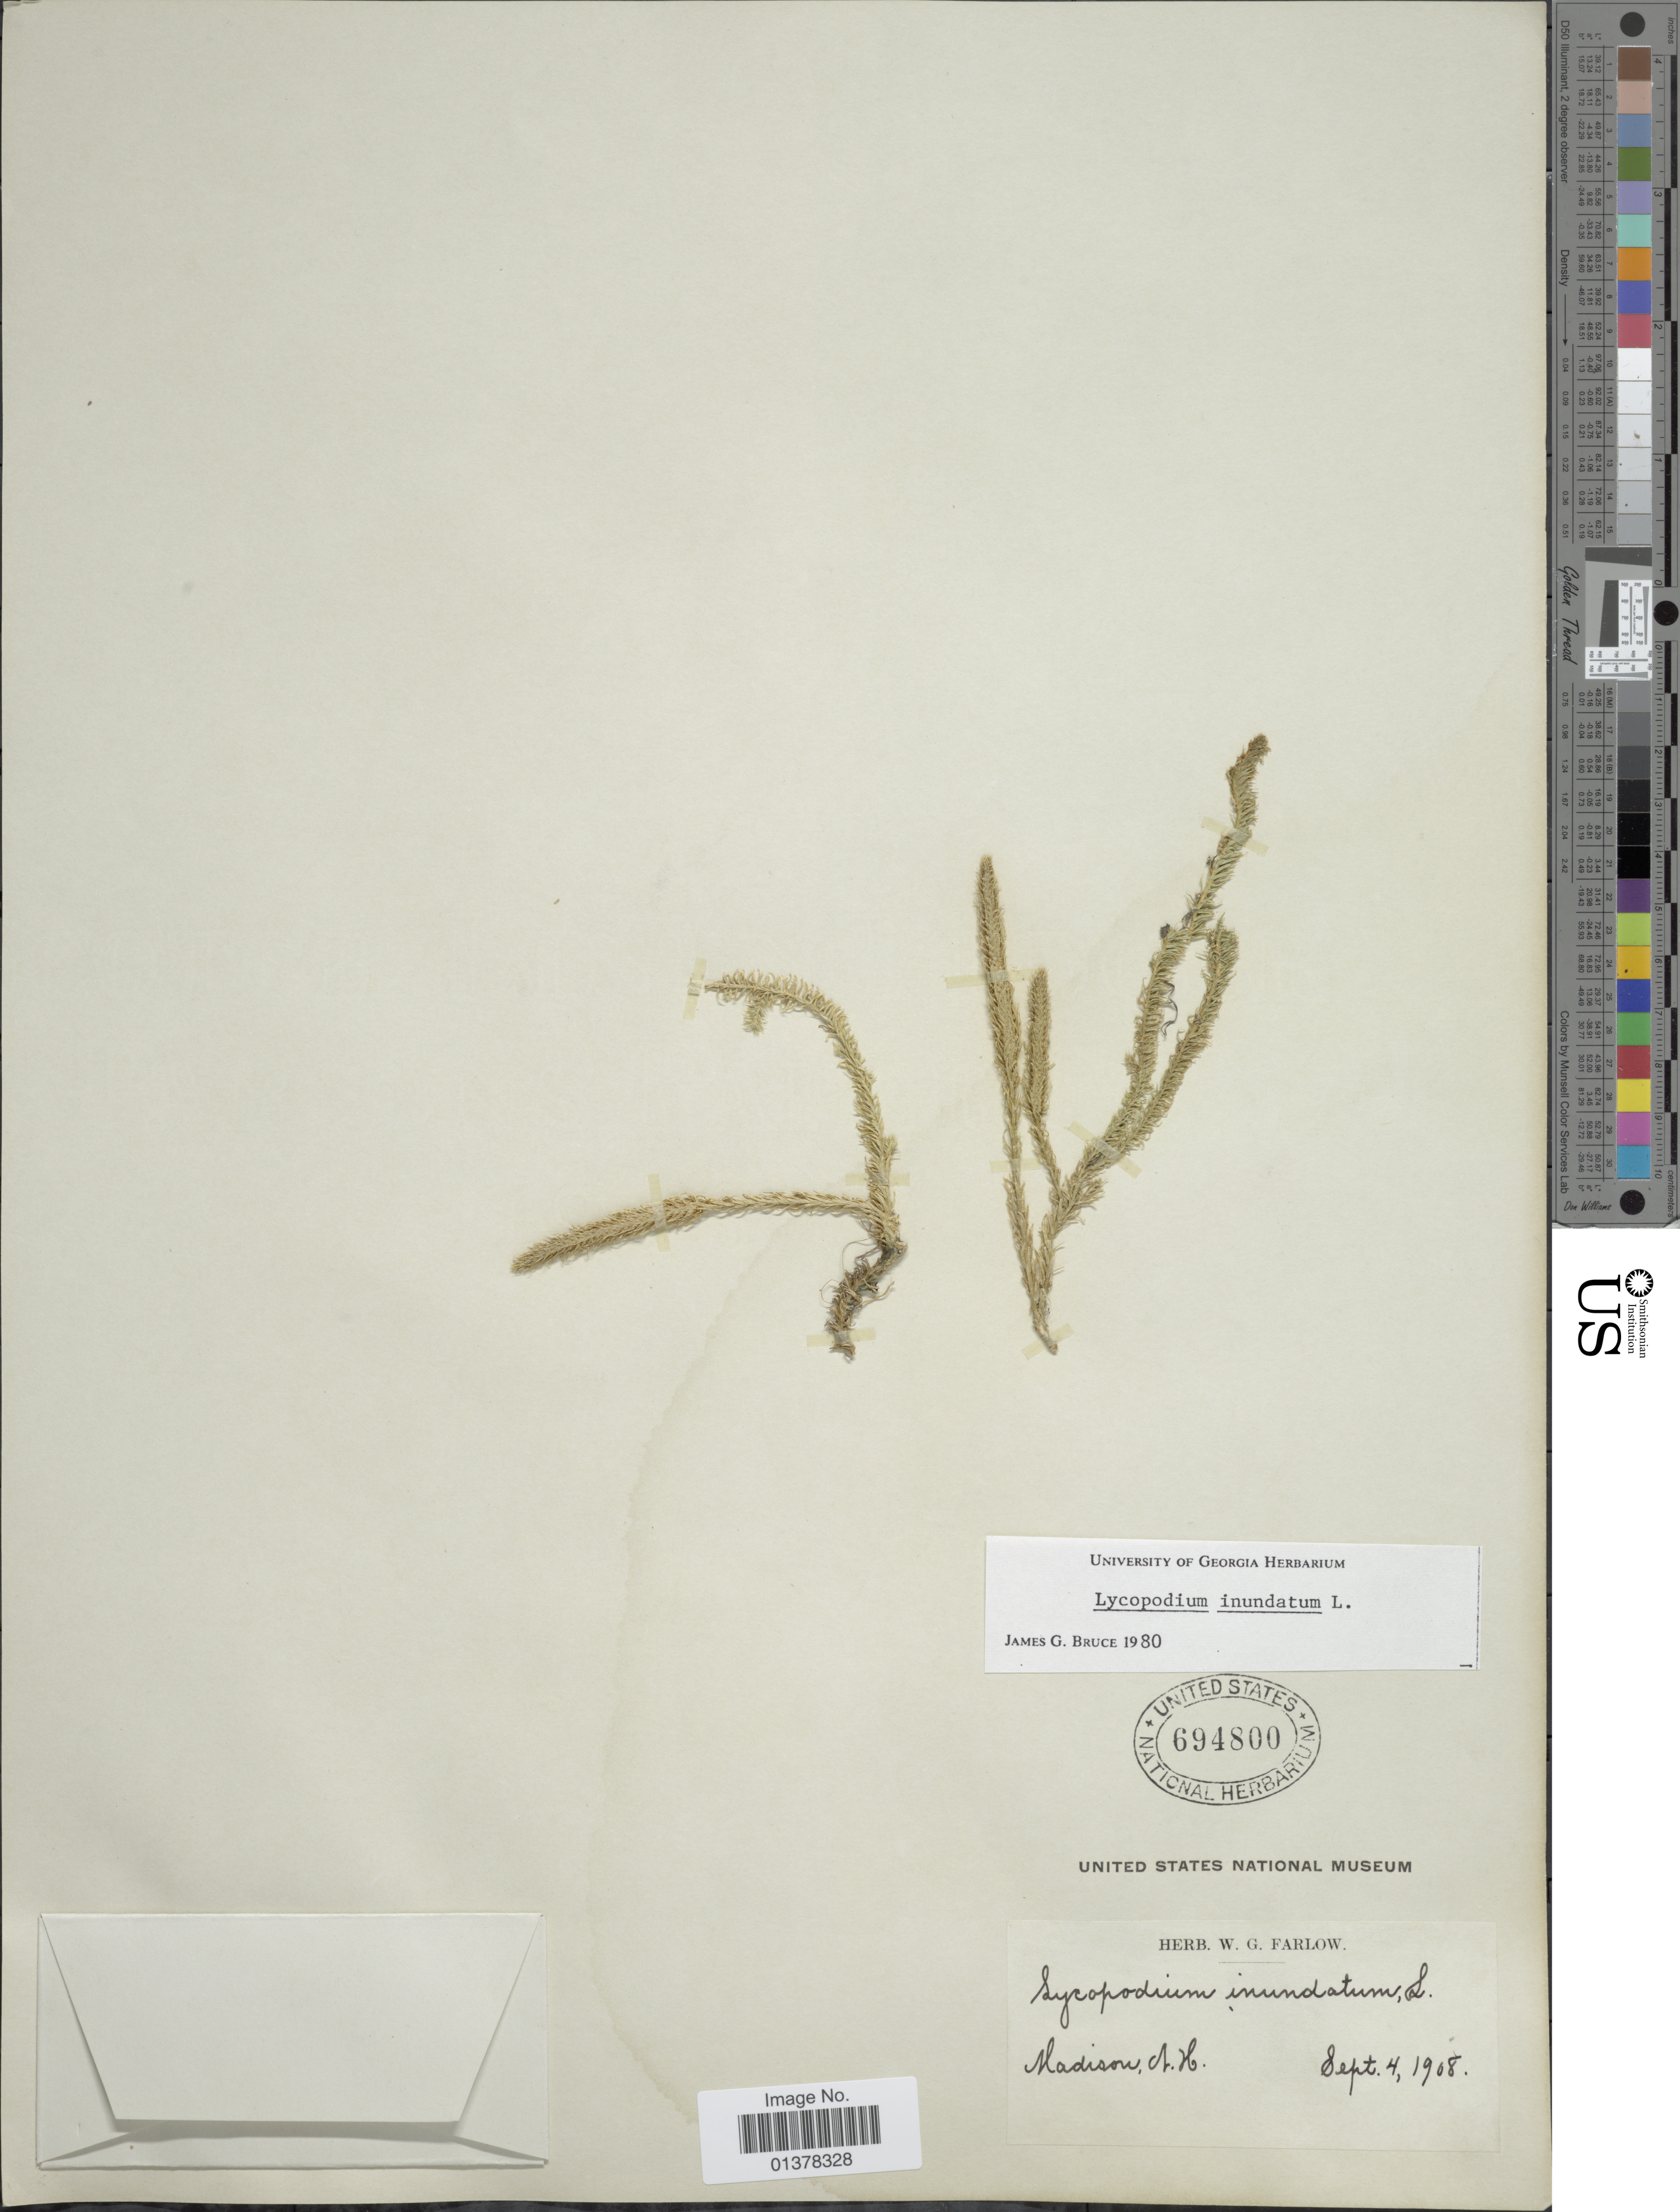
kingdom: Plantae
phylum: Tracheophyta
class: Lycopodiopsida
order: Lycopodiales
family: Lycopodiaceae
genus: Lycopodiella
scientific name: Lycopodiella inundata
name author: (L.) Holub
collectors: ex herb. W. G. Farlow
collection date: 1908-09-04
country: United States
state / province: New Hampshire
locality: Madison, N.H.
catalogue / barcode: US 694800